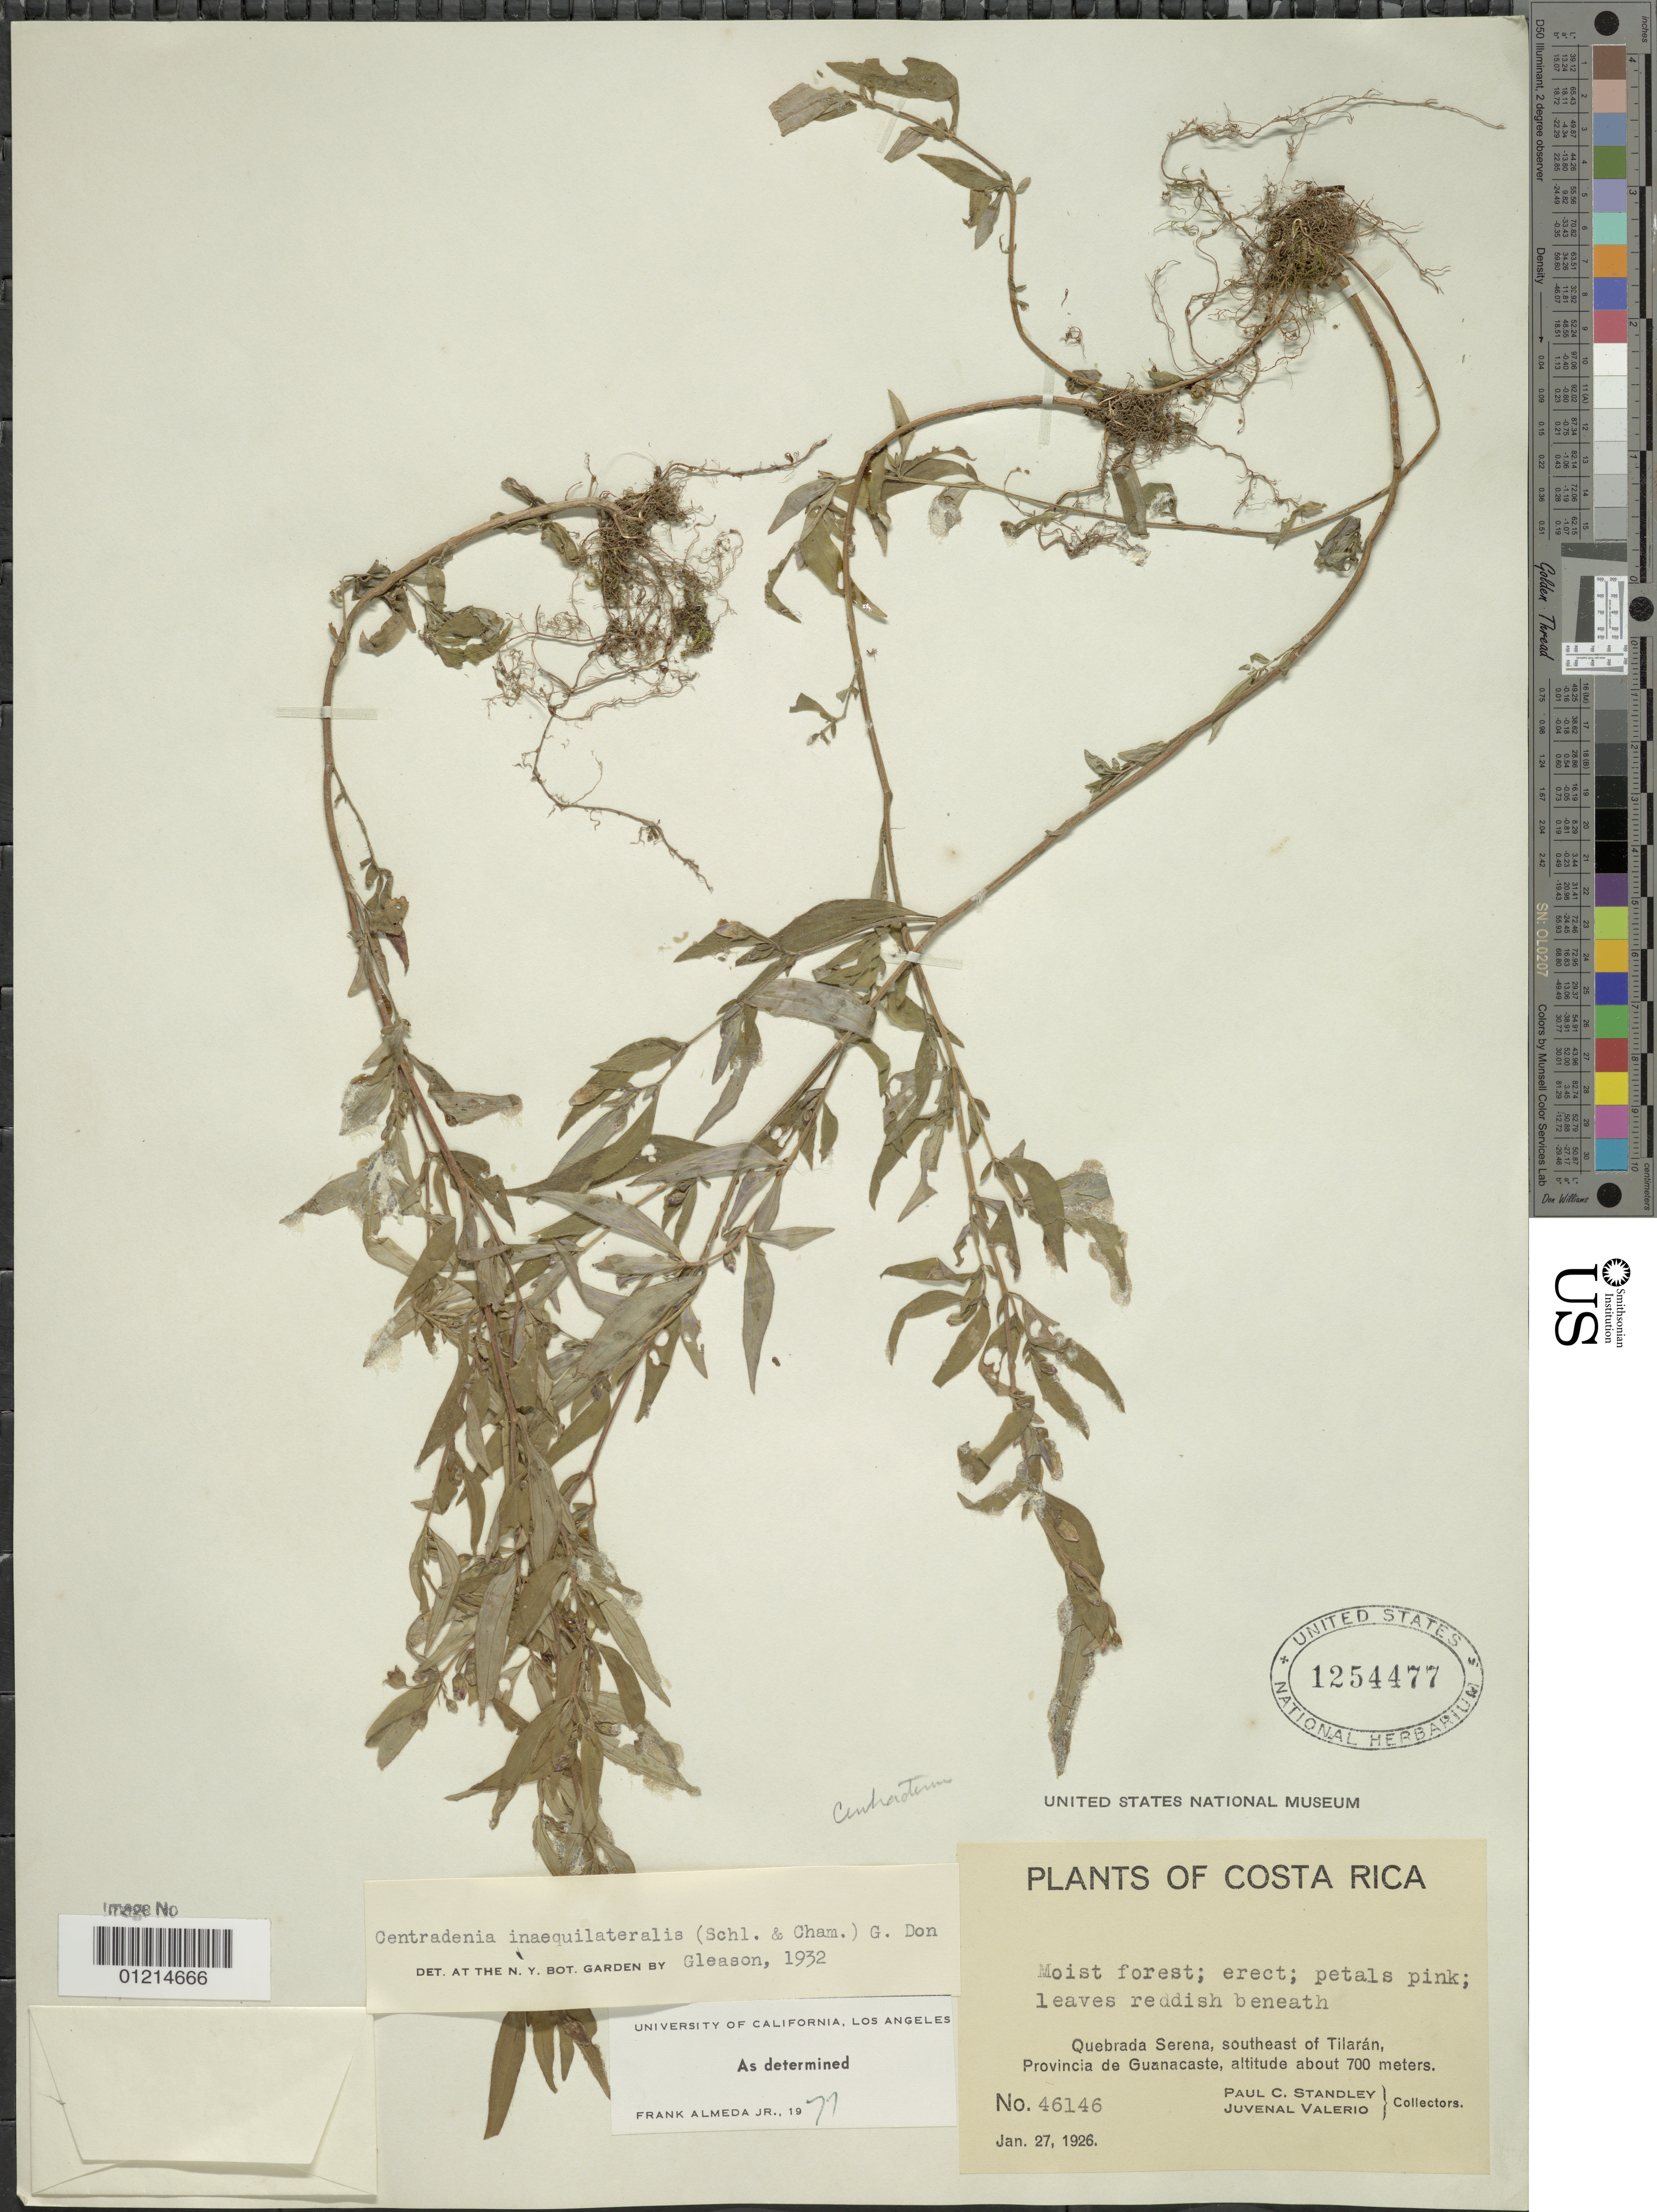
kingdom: Plantae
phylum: Tracheophyta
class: Magnoliopsida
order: Myrtales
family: Melastomataceae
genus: Centradenia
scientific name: Centradenia inaequilateralis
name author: (Gleason) G. Don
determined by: Gleason, --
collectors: P. C. Standley & J. Valerio R.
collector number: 46146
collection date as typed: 27 Jan 1926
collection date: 1926-01-27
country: Costa Rica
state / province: Guanacaste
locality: Quebrada Serena, SE of Tilaran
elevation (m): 700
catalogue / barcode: US 1254477